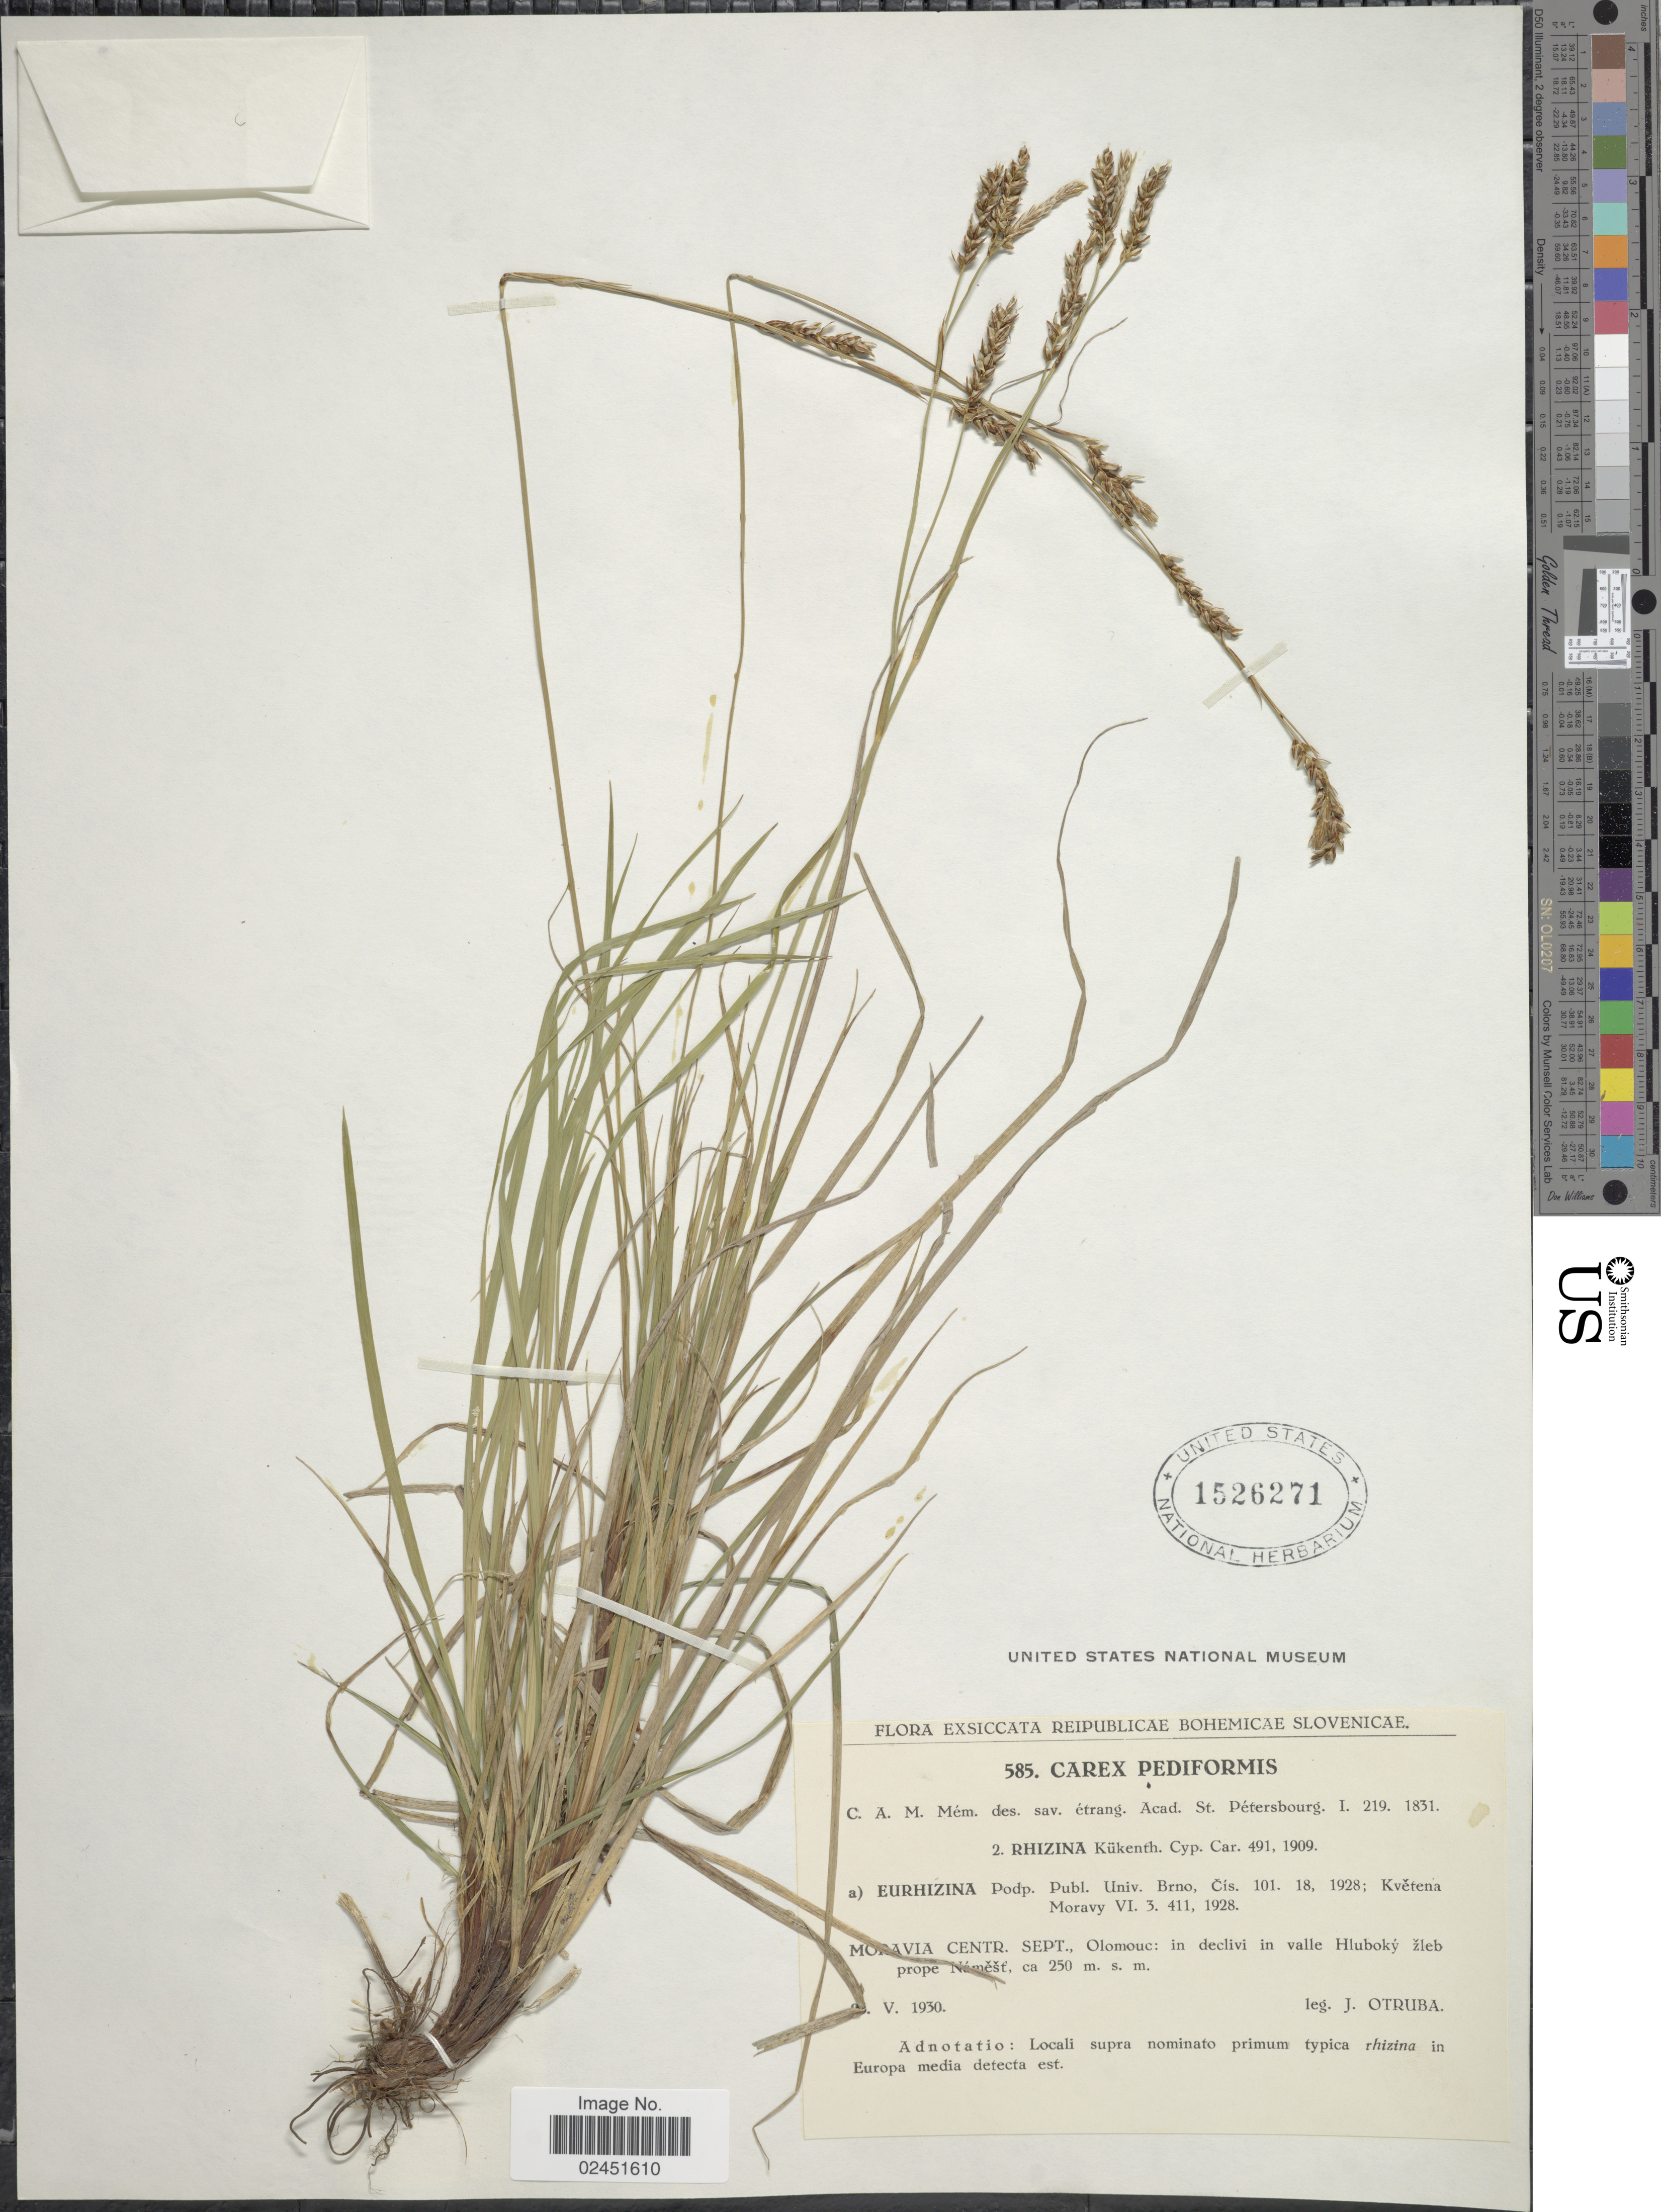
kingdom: Plantae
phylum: Tracheophyta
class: Liliopsida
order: Poales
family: Cyperaceae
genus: Carex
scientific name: Carex pediformis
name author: C.A. Mey.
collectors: J. Otruba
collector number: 585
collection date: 1930-05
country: Czechia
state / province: Olomouc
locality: Moravia Centr. Sept., Olomouc: in declivi in valle Hluboky zleb prope [illegible text]est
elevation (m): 250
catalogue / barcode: US 1526271